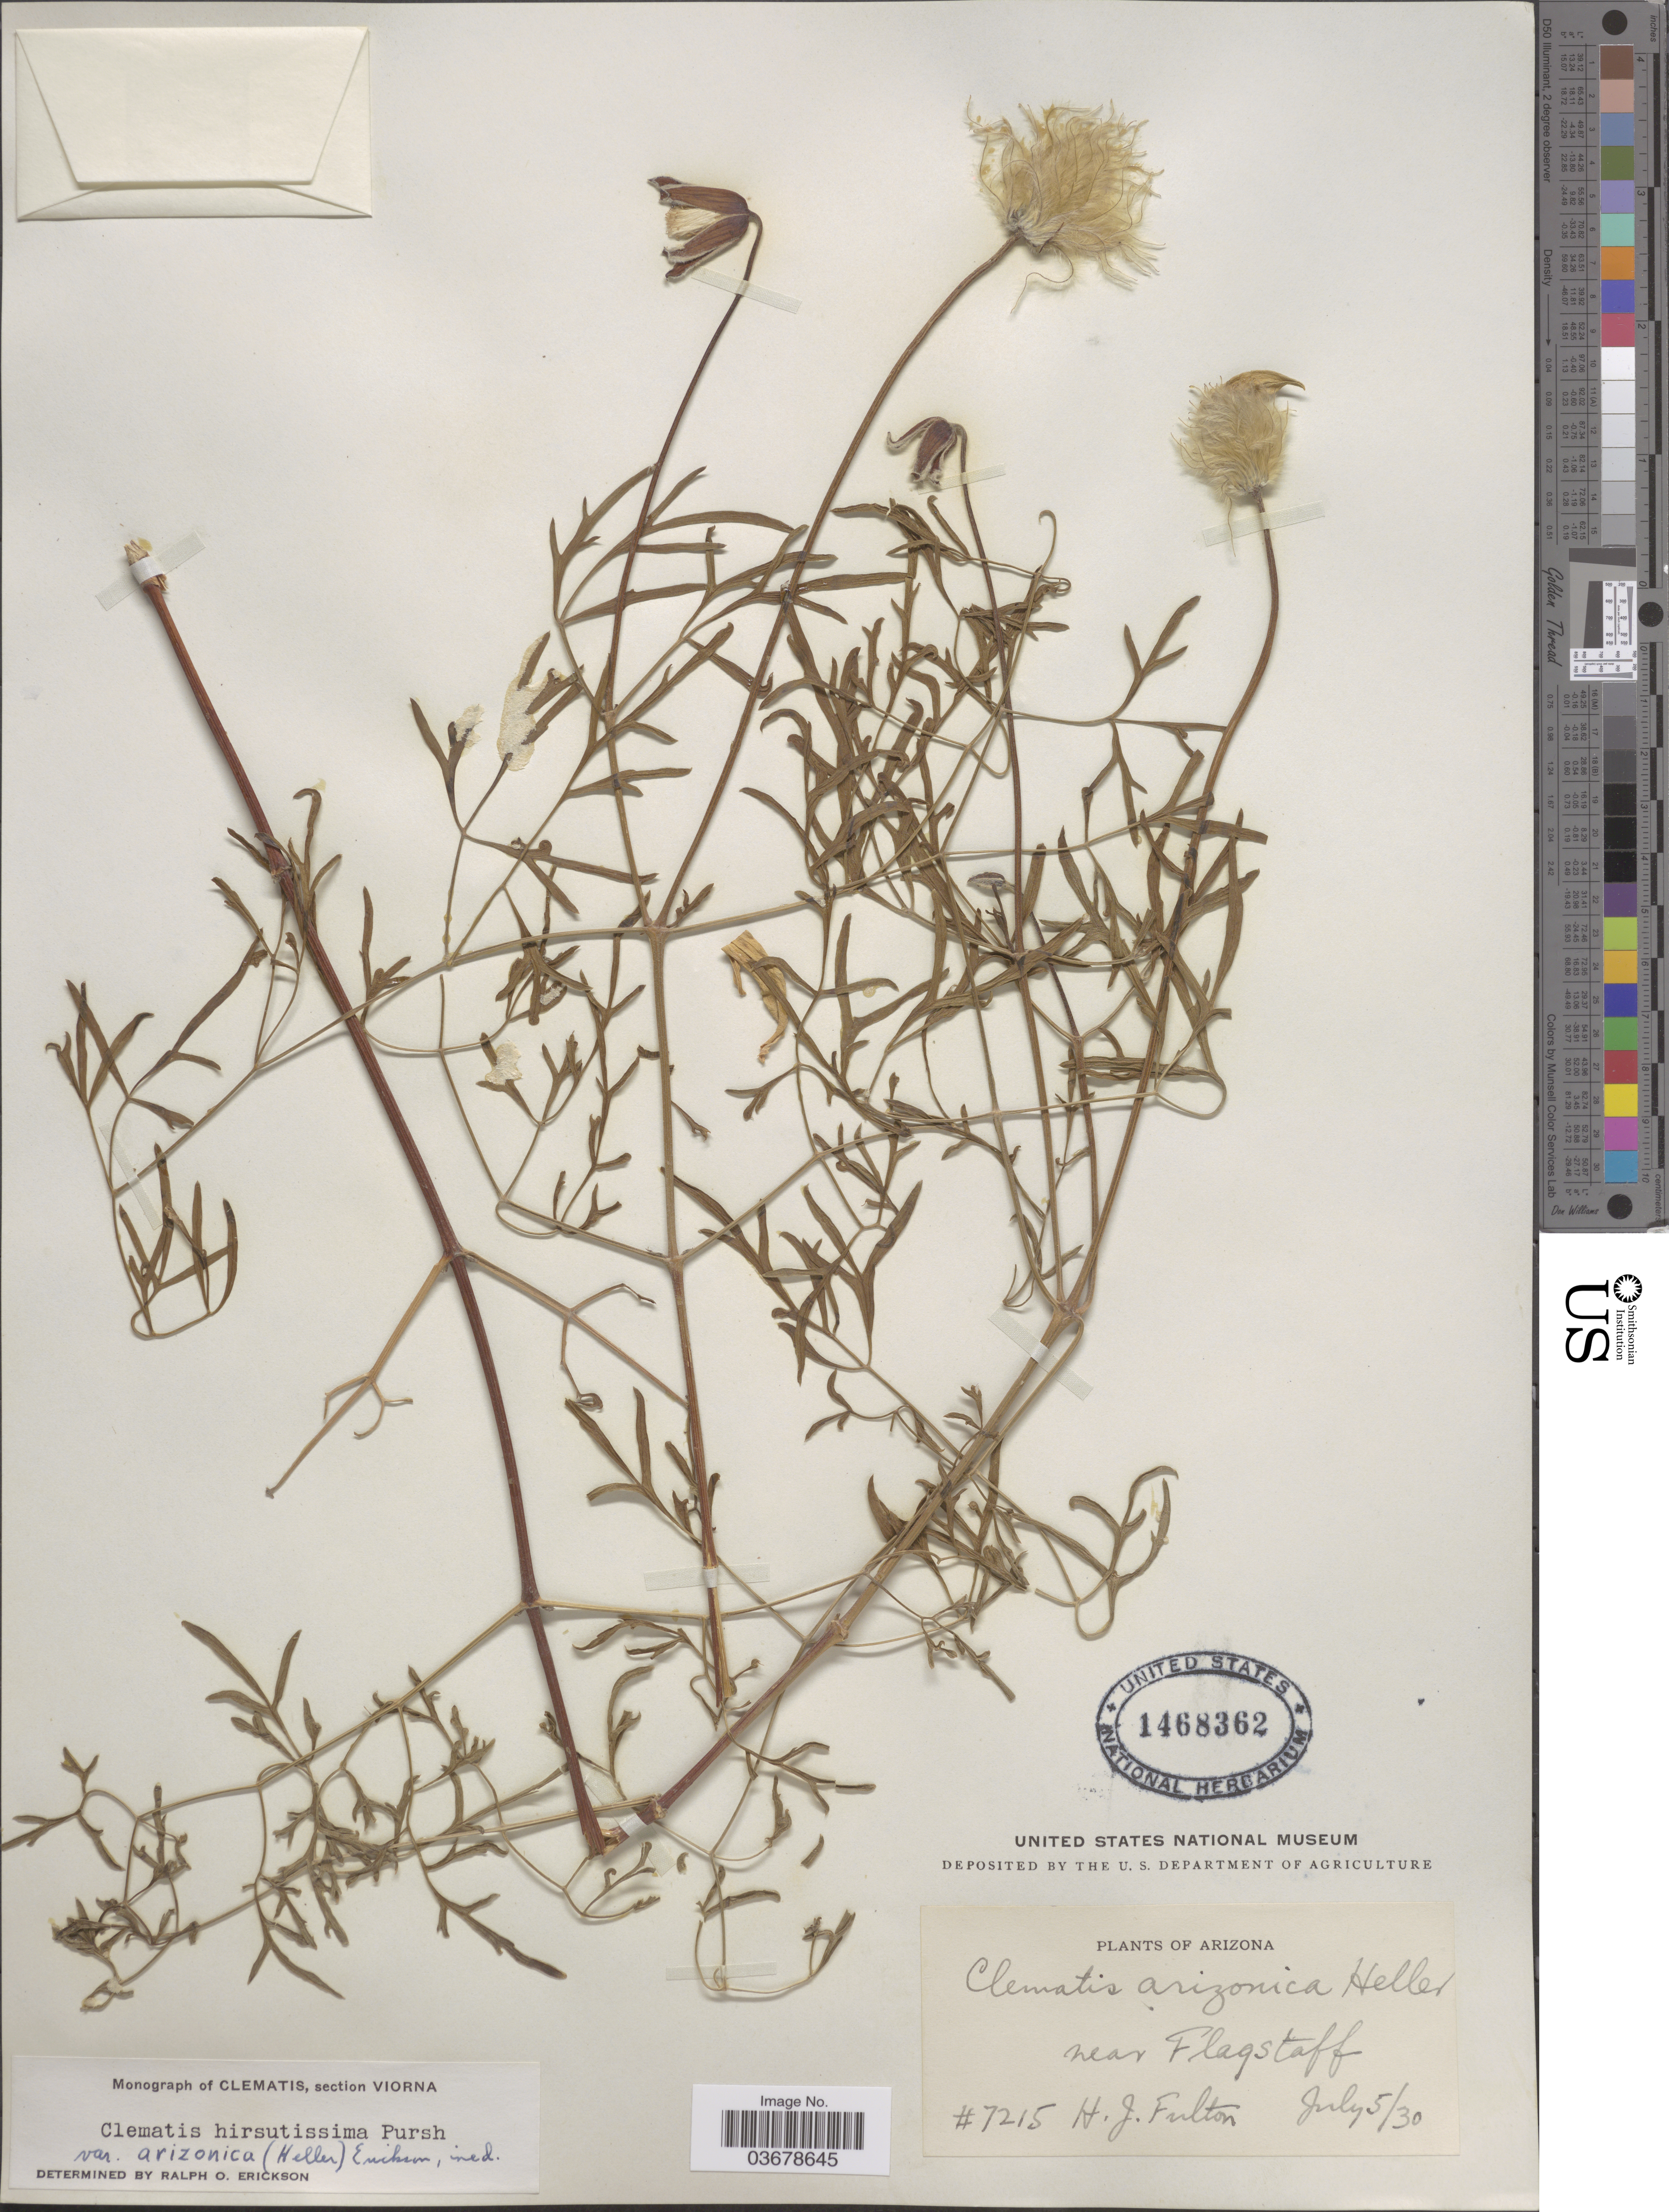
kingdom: Plantae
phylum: Tracheophyta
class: Magnoliopsida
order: Ranunculales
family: Ranunculaceae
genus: Clematis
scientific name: Clematis viorna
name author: L.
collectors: H. Fulton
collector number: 7215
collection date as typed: Transcribed d/m/y: 5/7/30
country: United States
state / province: Arizona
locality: Near Flagstaff.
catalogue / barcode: US 1468362